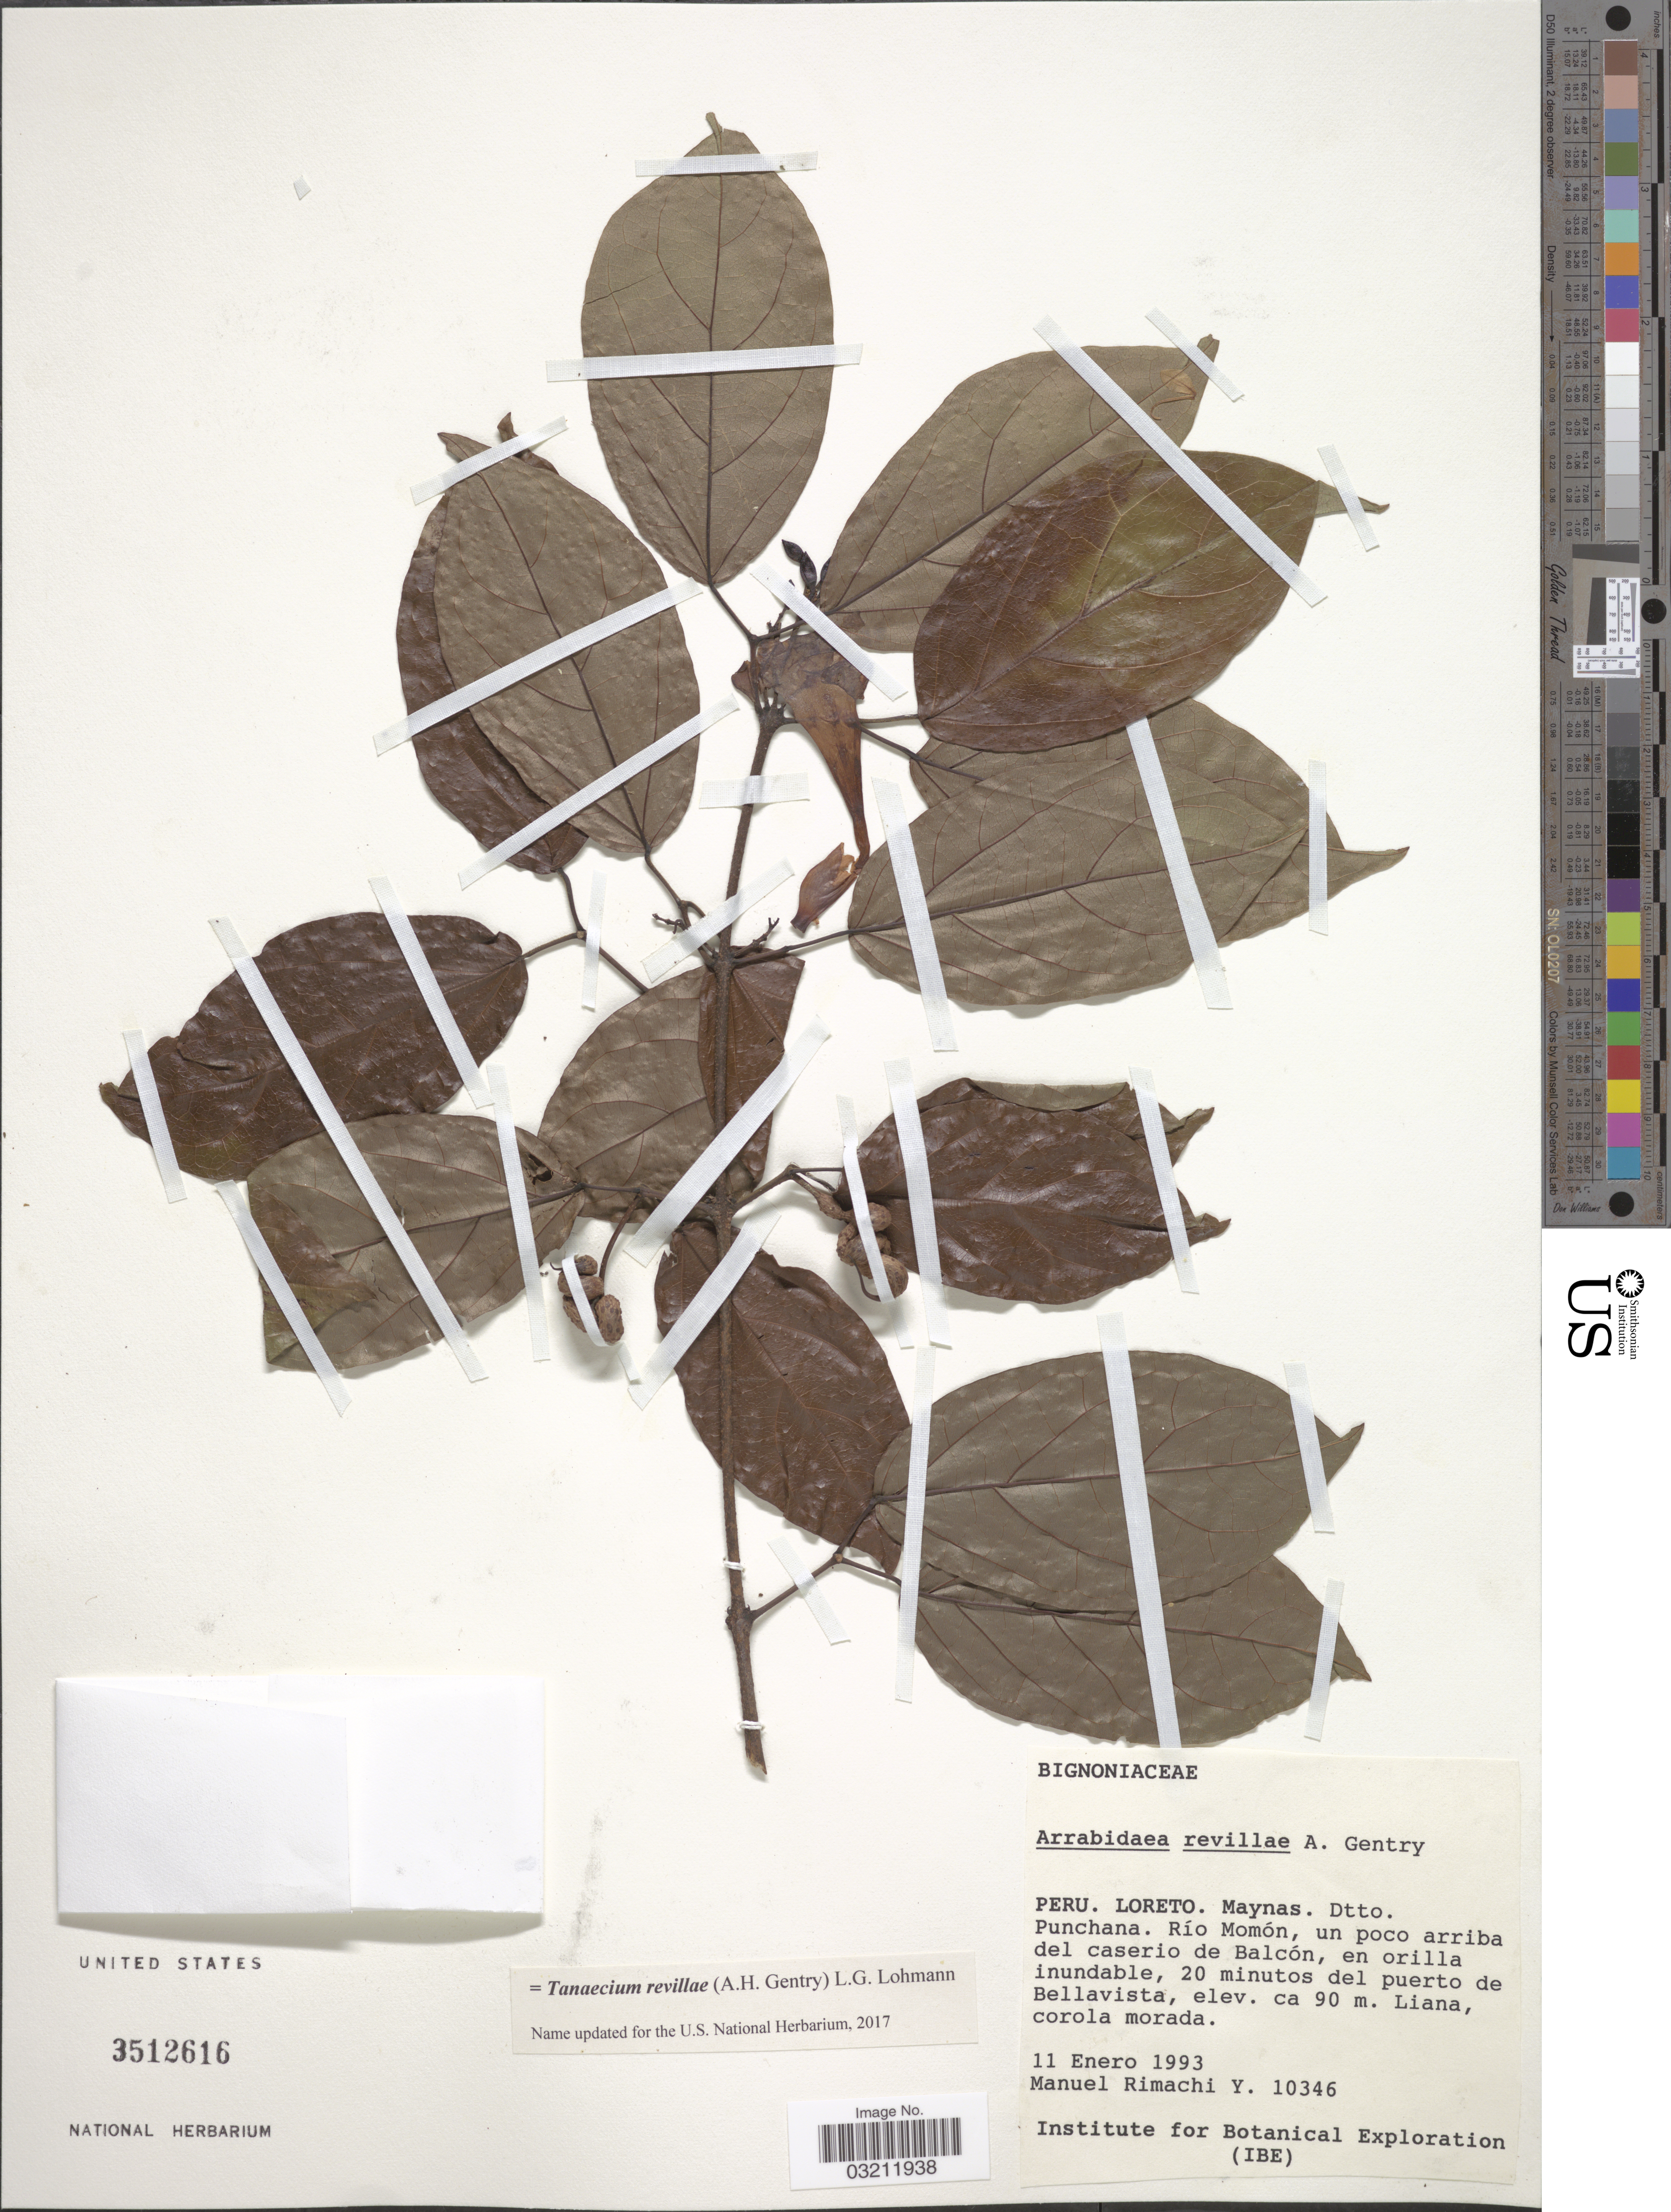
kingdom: Plantae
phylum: Tracheophyta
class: Magnoliopsida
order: Lamiales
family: Bignoniaceae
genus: Fridericia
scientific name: Fridericia sp.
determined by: Frazão, A.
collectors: M. Rimachi Y.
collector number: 10346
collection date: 1993-01-11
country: Peru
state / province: Loreto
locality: Maynas. Dtto. Punchana. Río Momón, un poco arriba del caserio de Balcón, 20 minutos del puerto de Bellavista.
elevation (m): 90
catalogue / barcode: US 3512616